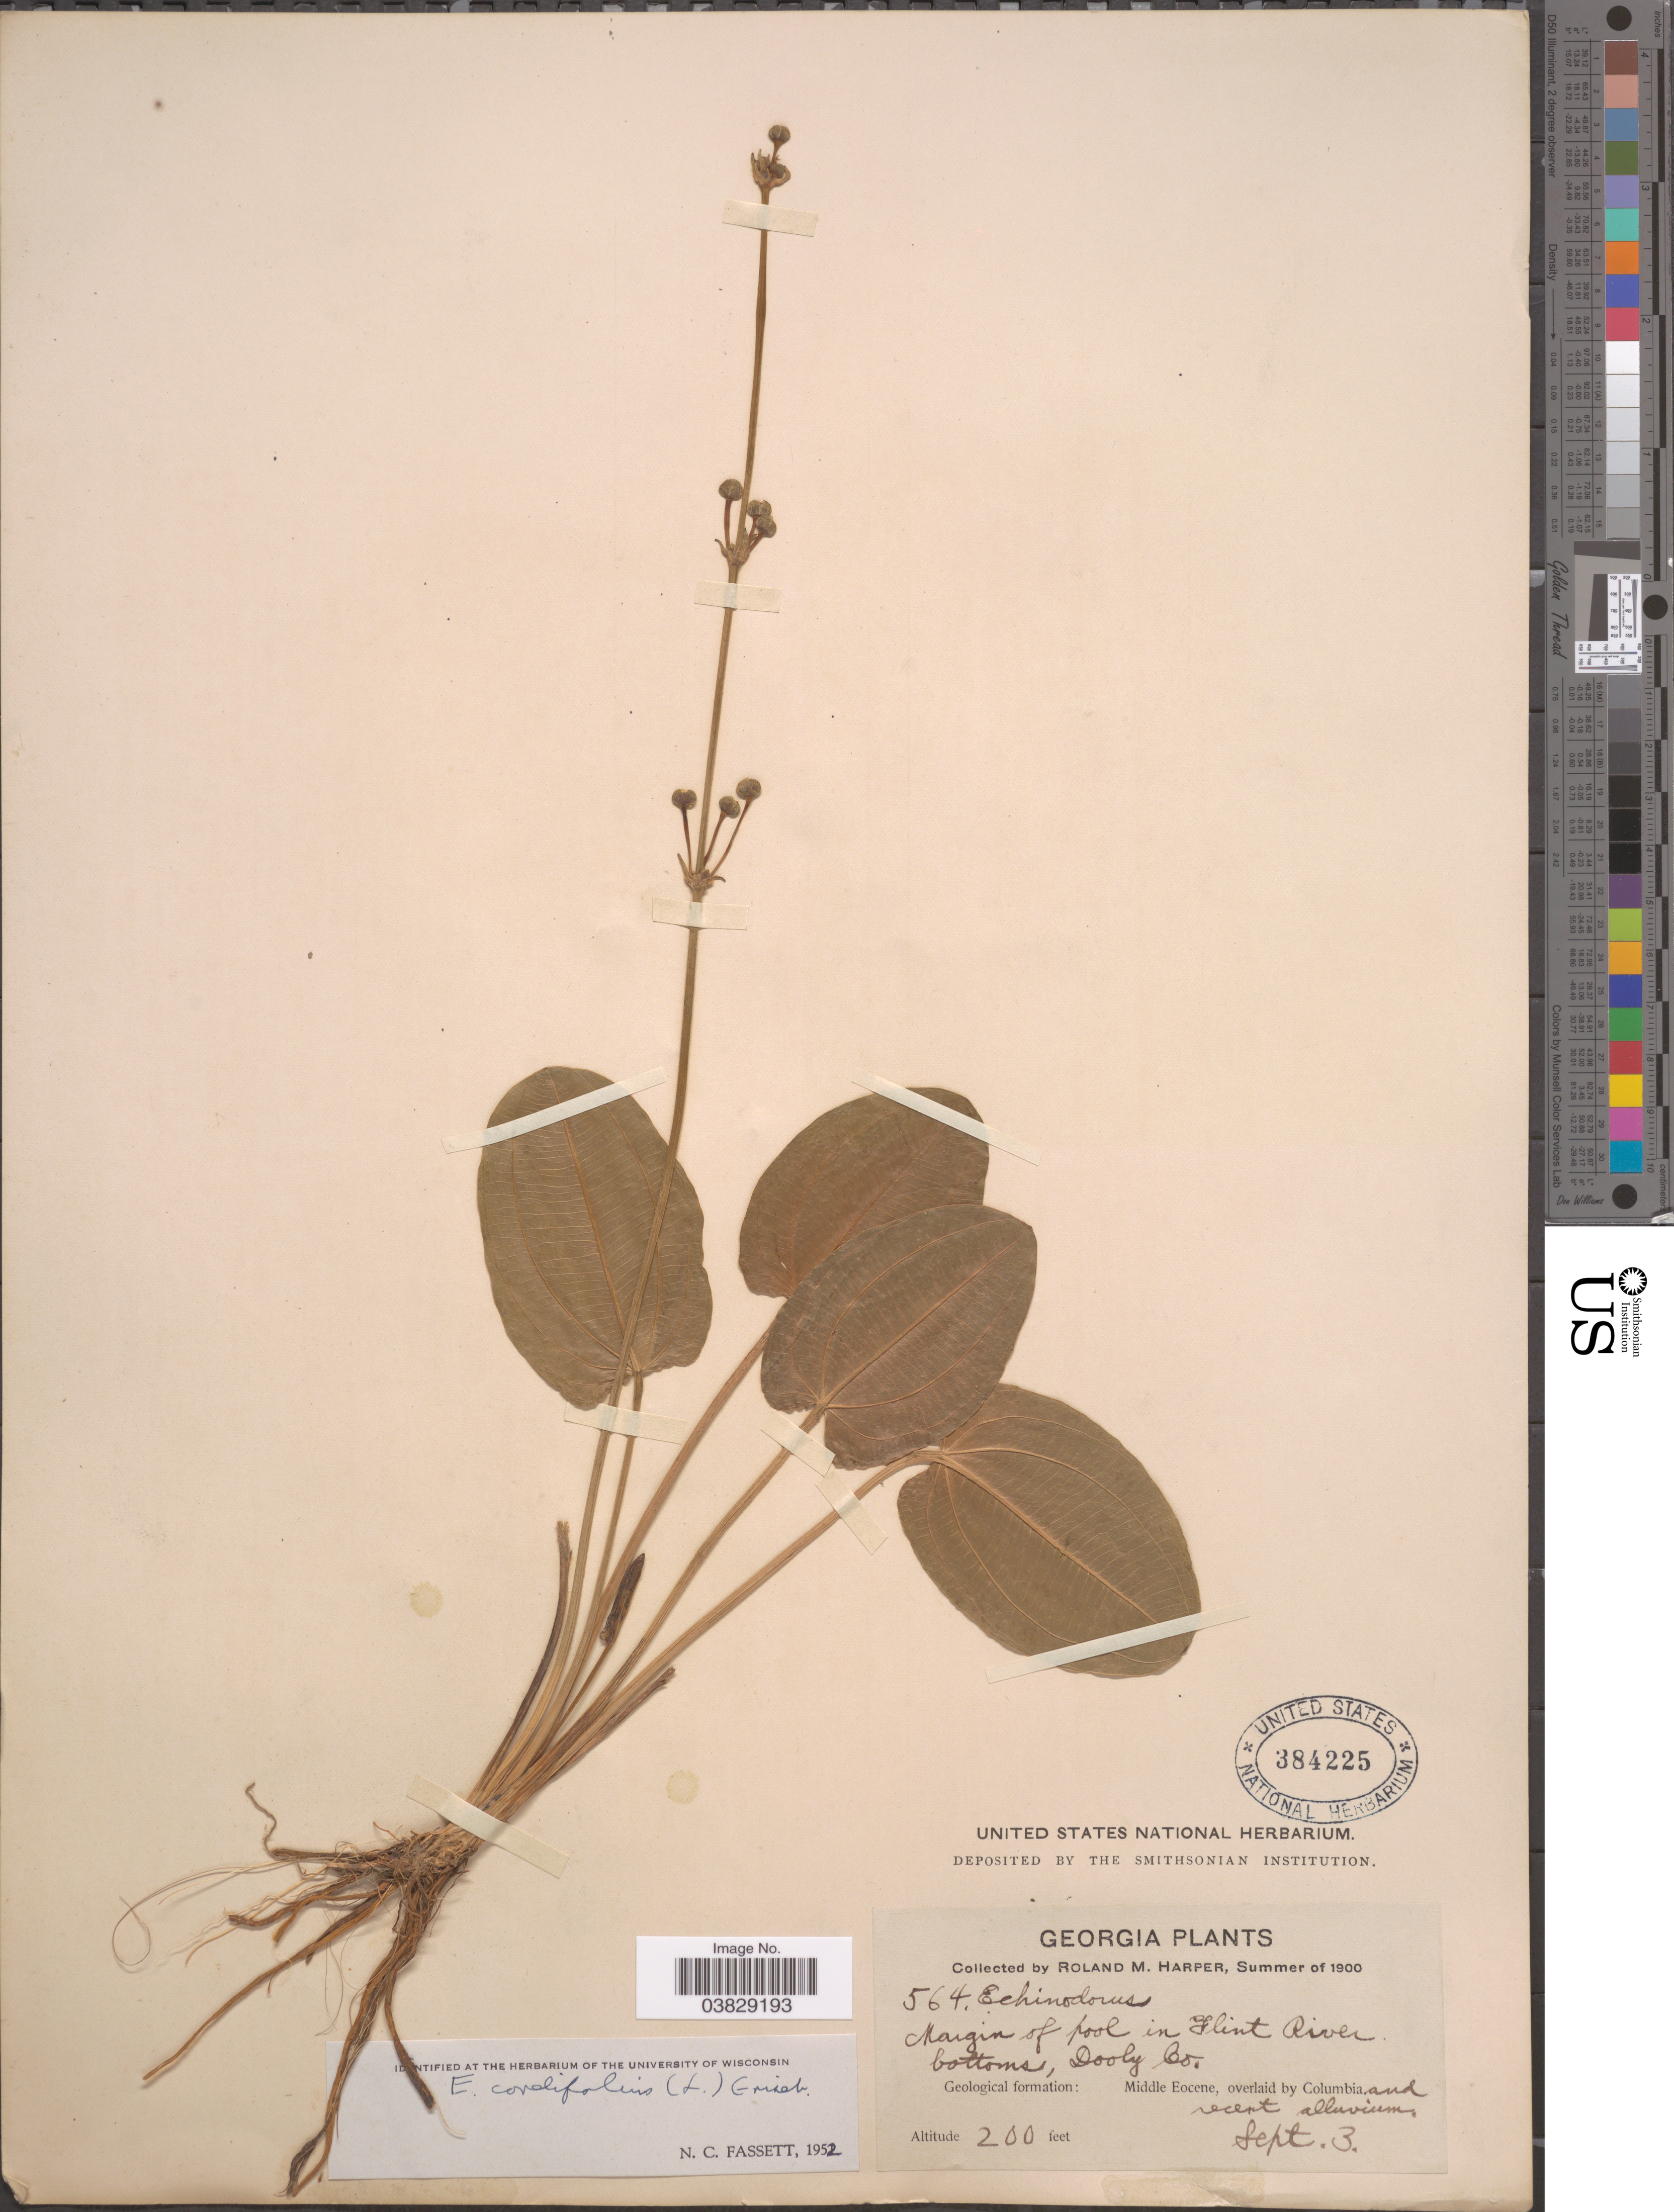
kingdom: Plantae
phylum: Tracheophyta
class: Liliopsida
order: Alismatales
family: Alismataceae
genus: Echinodorus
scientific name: Echinodorus cordifolius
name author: (L.) Griseb.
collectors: R. M. Harper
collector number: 564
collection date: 1900-09-03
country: United States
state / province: Georgia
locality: Margin of pool in Flint River bottoms, Dooly Co. Geological formation: Middel Eocene, overlaid by Columbia and recent alluvium.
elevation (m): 61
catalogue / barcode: US 384225